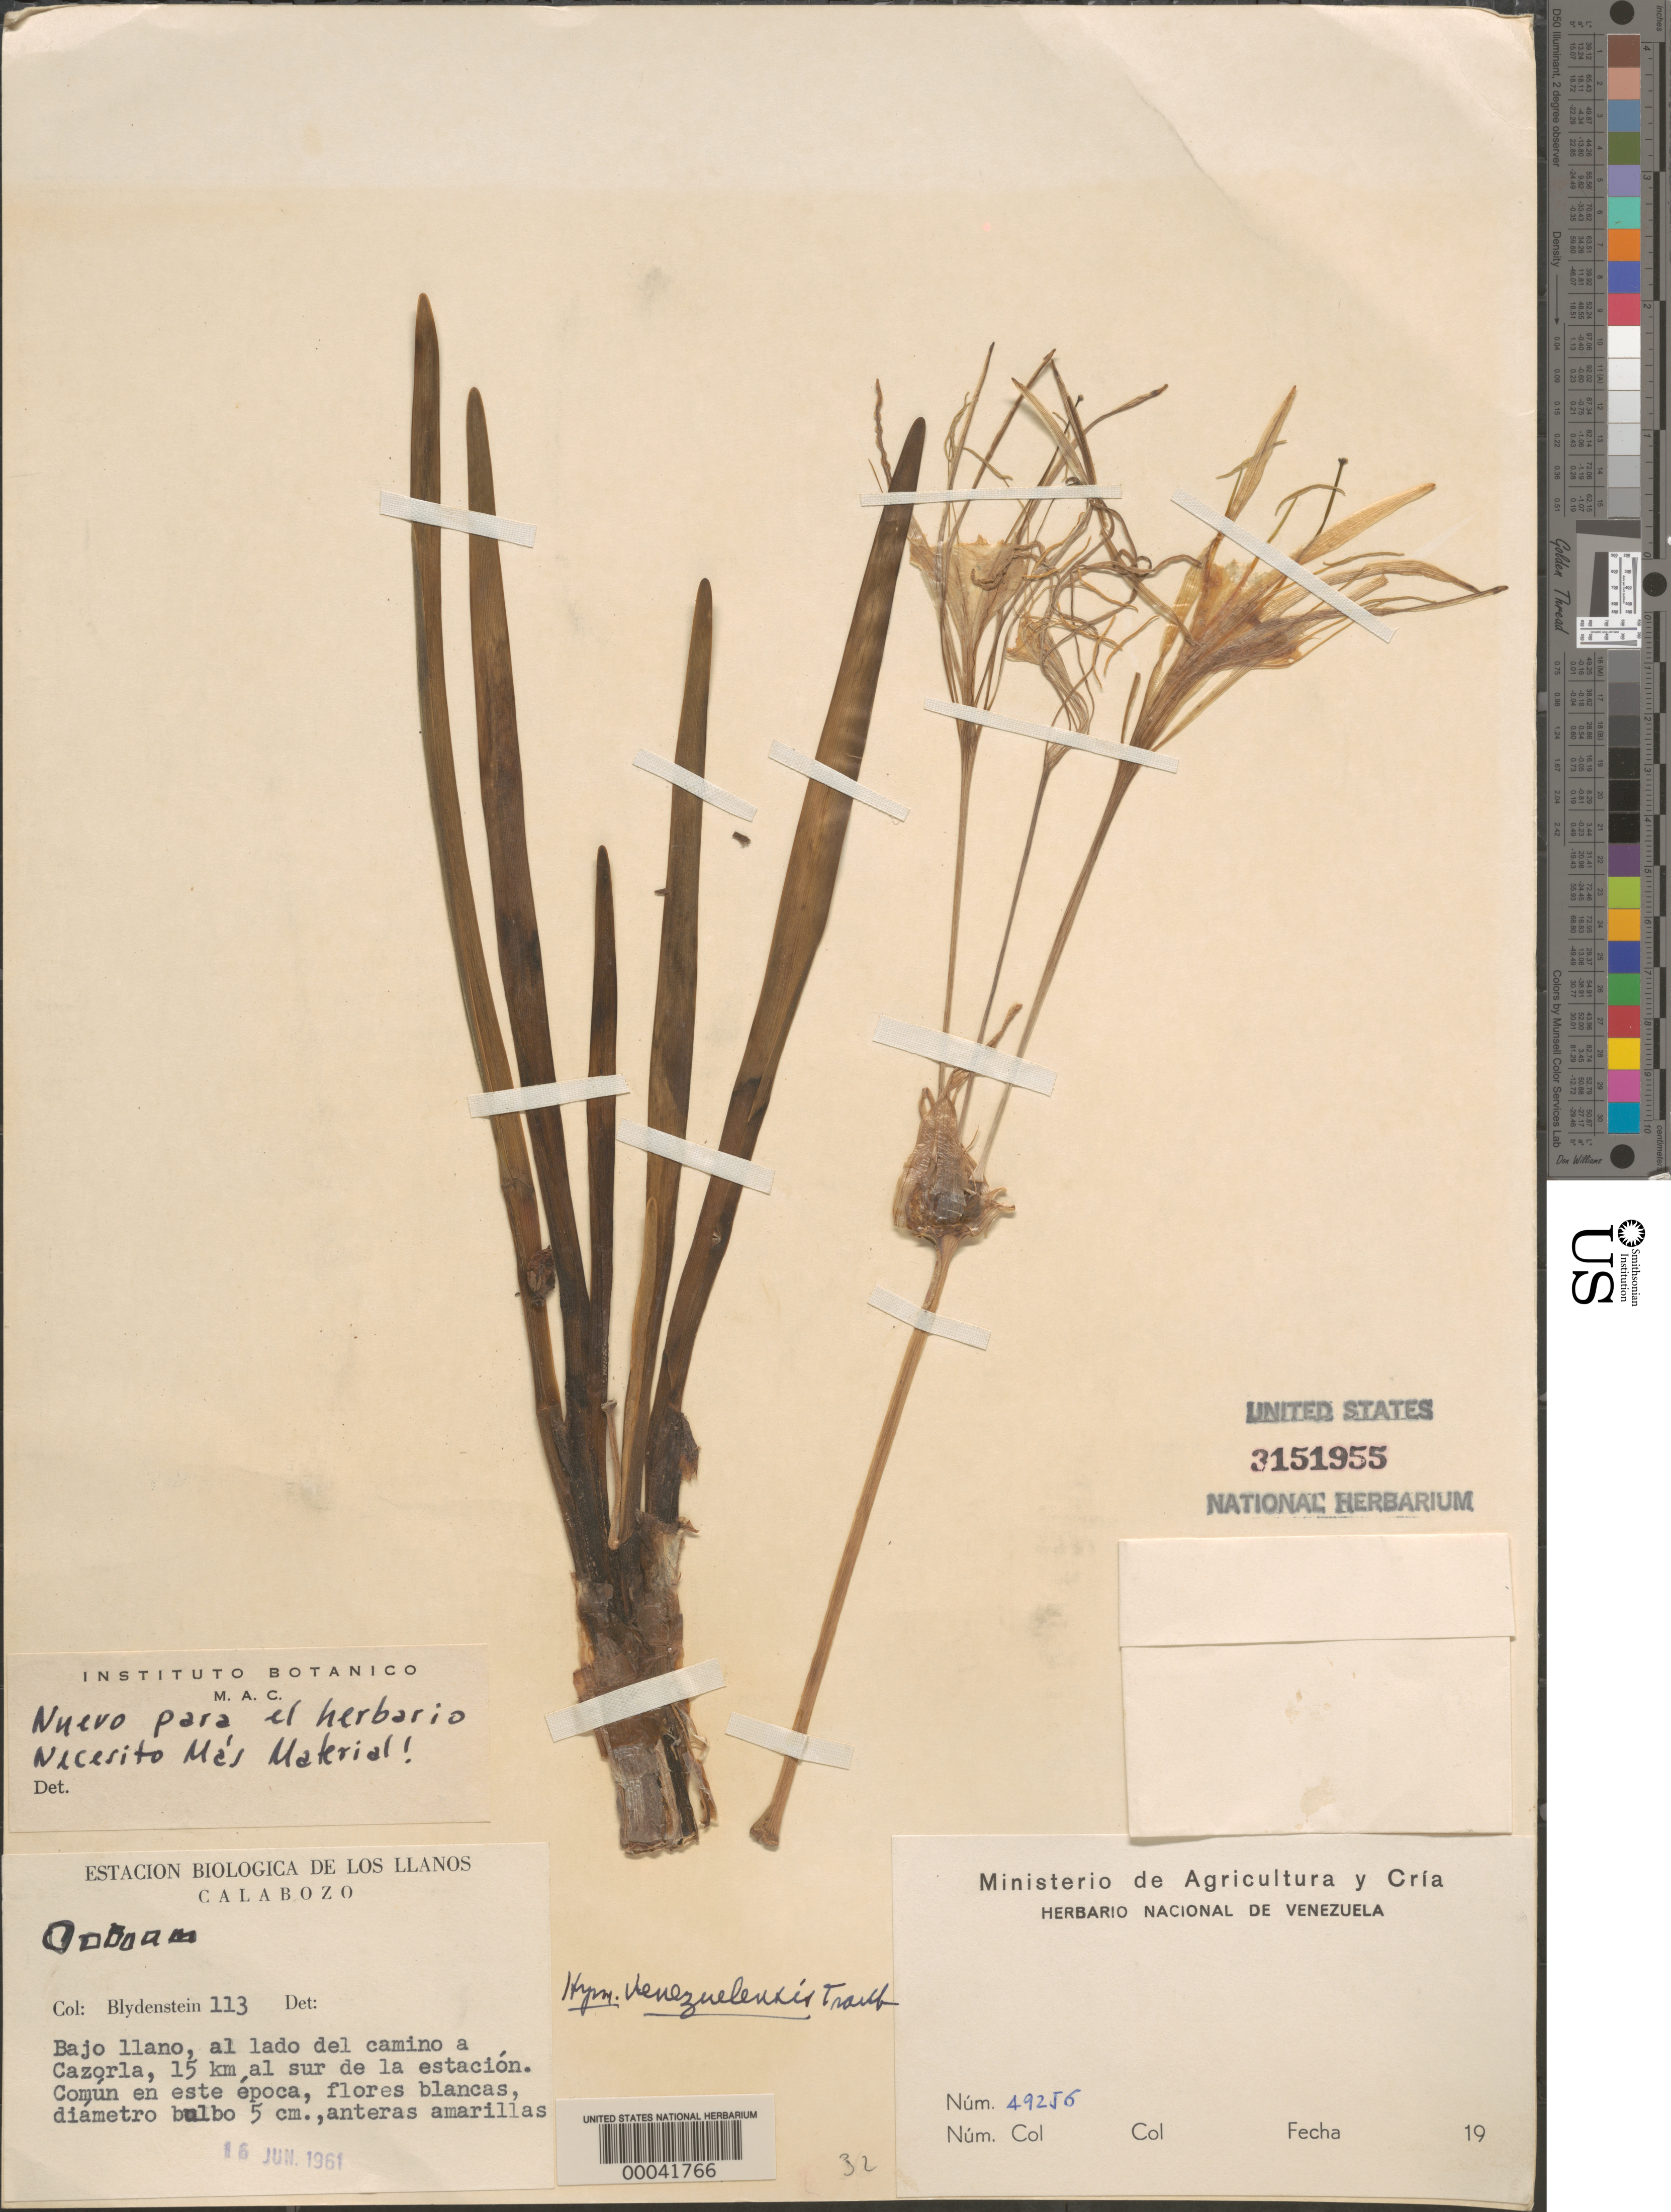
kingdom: Plantae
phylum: Tracheophyta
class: Liliopsida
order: Asparagales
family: Amaryllidaceae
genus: Hymenocallis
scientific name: Hymenocallis venezuelensis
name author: Traub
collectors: J. Blydenstein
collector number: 113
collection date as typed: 16 Jun 1961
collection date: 1961-06-16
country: Venezuela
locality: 15 km s of est. biol. de los llanos, on rd. to cazorla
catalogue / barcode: US 3151955